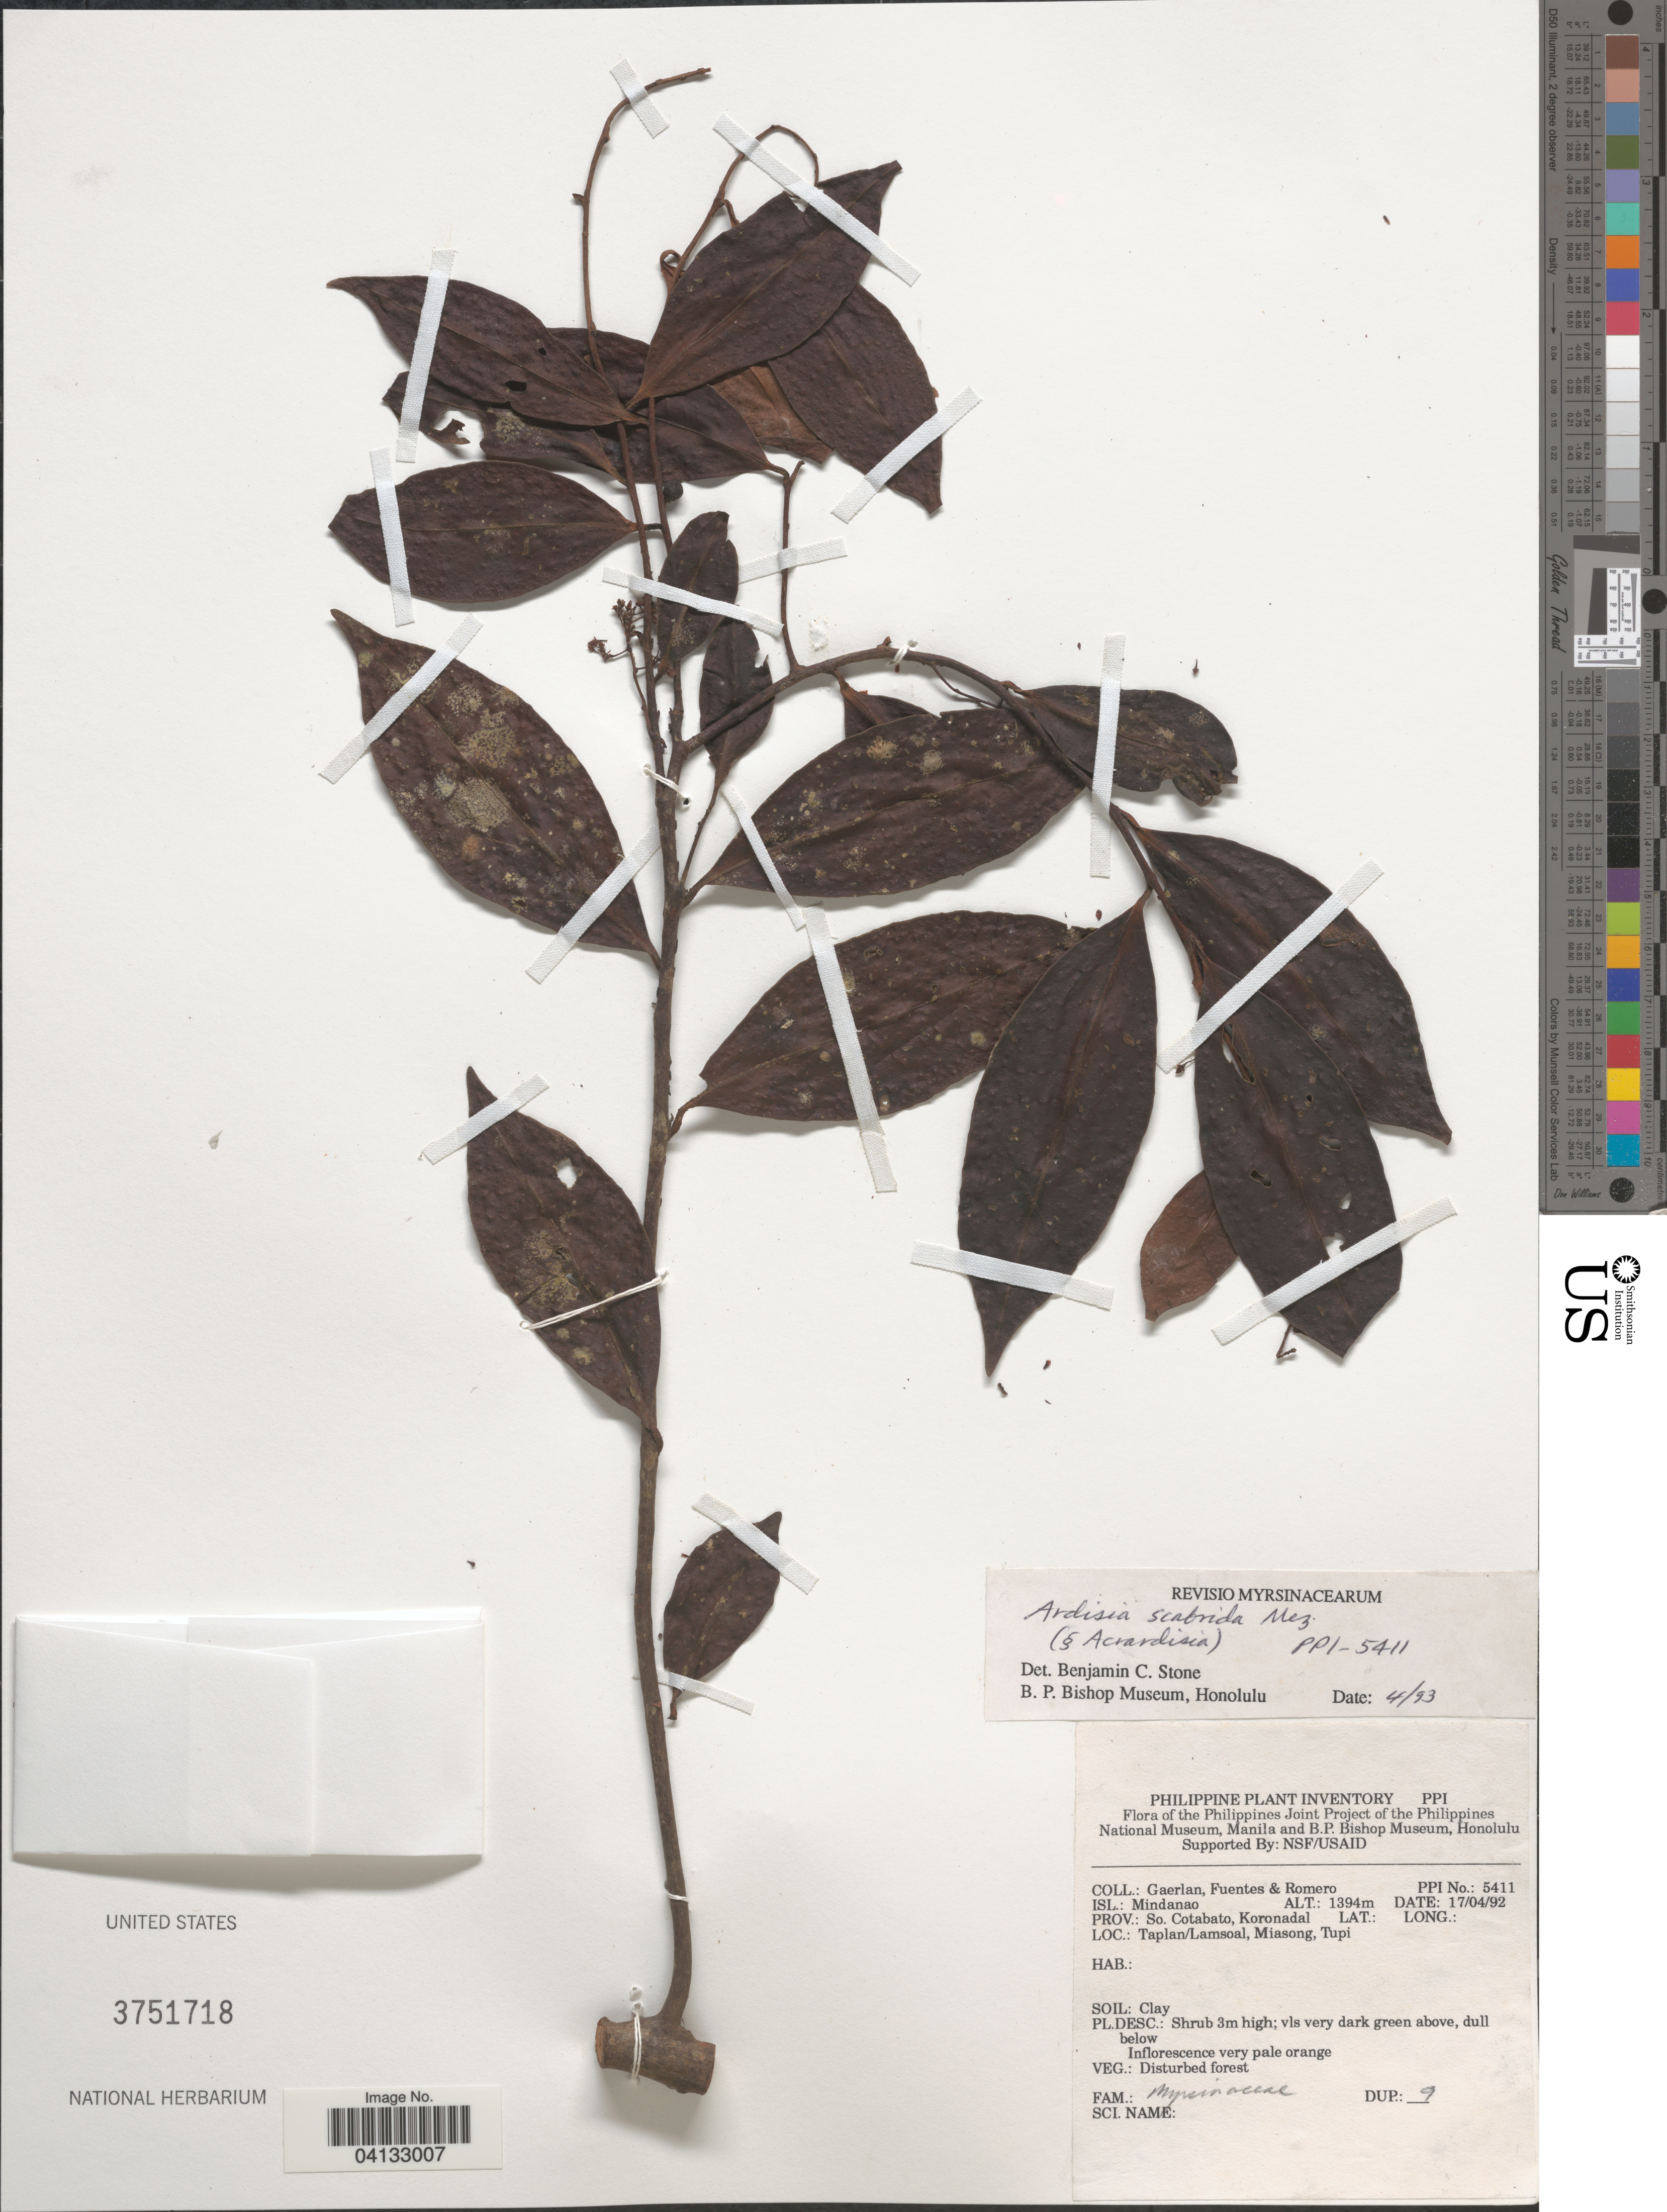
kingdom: Plantae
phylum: Tracheophyta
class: Magnoliopsida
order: Ericales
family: Primulaceae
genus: Ardisia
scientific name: Ardisia scabrida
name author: Mez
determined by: Stone, Benjamin C.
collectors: Gaerlan, -. Fuentes & -. Romero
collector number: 5411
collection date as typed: Transcribed d/m/y: 17/4/92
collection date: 1992-04-17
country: Philippines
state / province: Soccsksargen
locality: Isl.: Mindanao. Prov.: So. Cotabato, Koronadal. Taplan/Lamsoal, Miasong, Tupi.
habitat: Disturbed forest.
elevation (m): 1394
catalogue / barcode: US 3751718